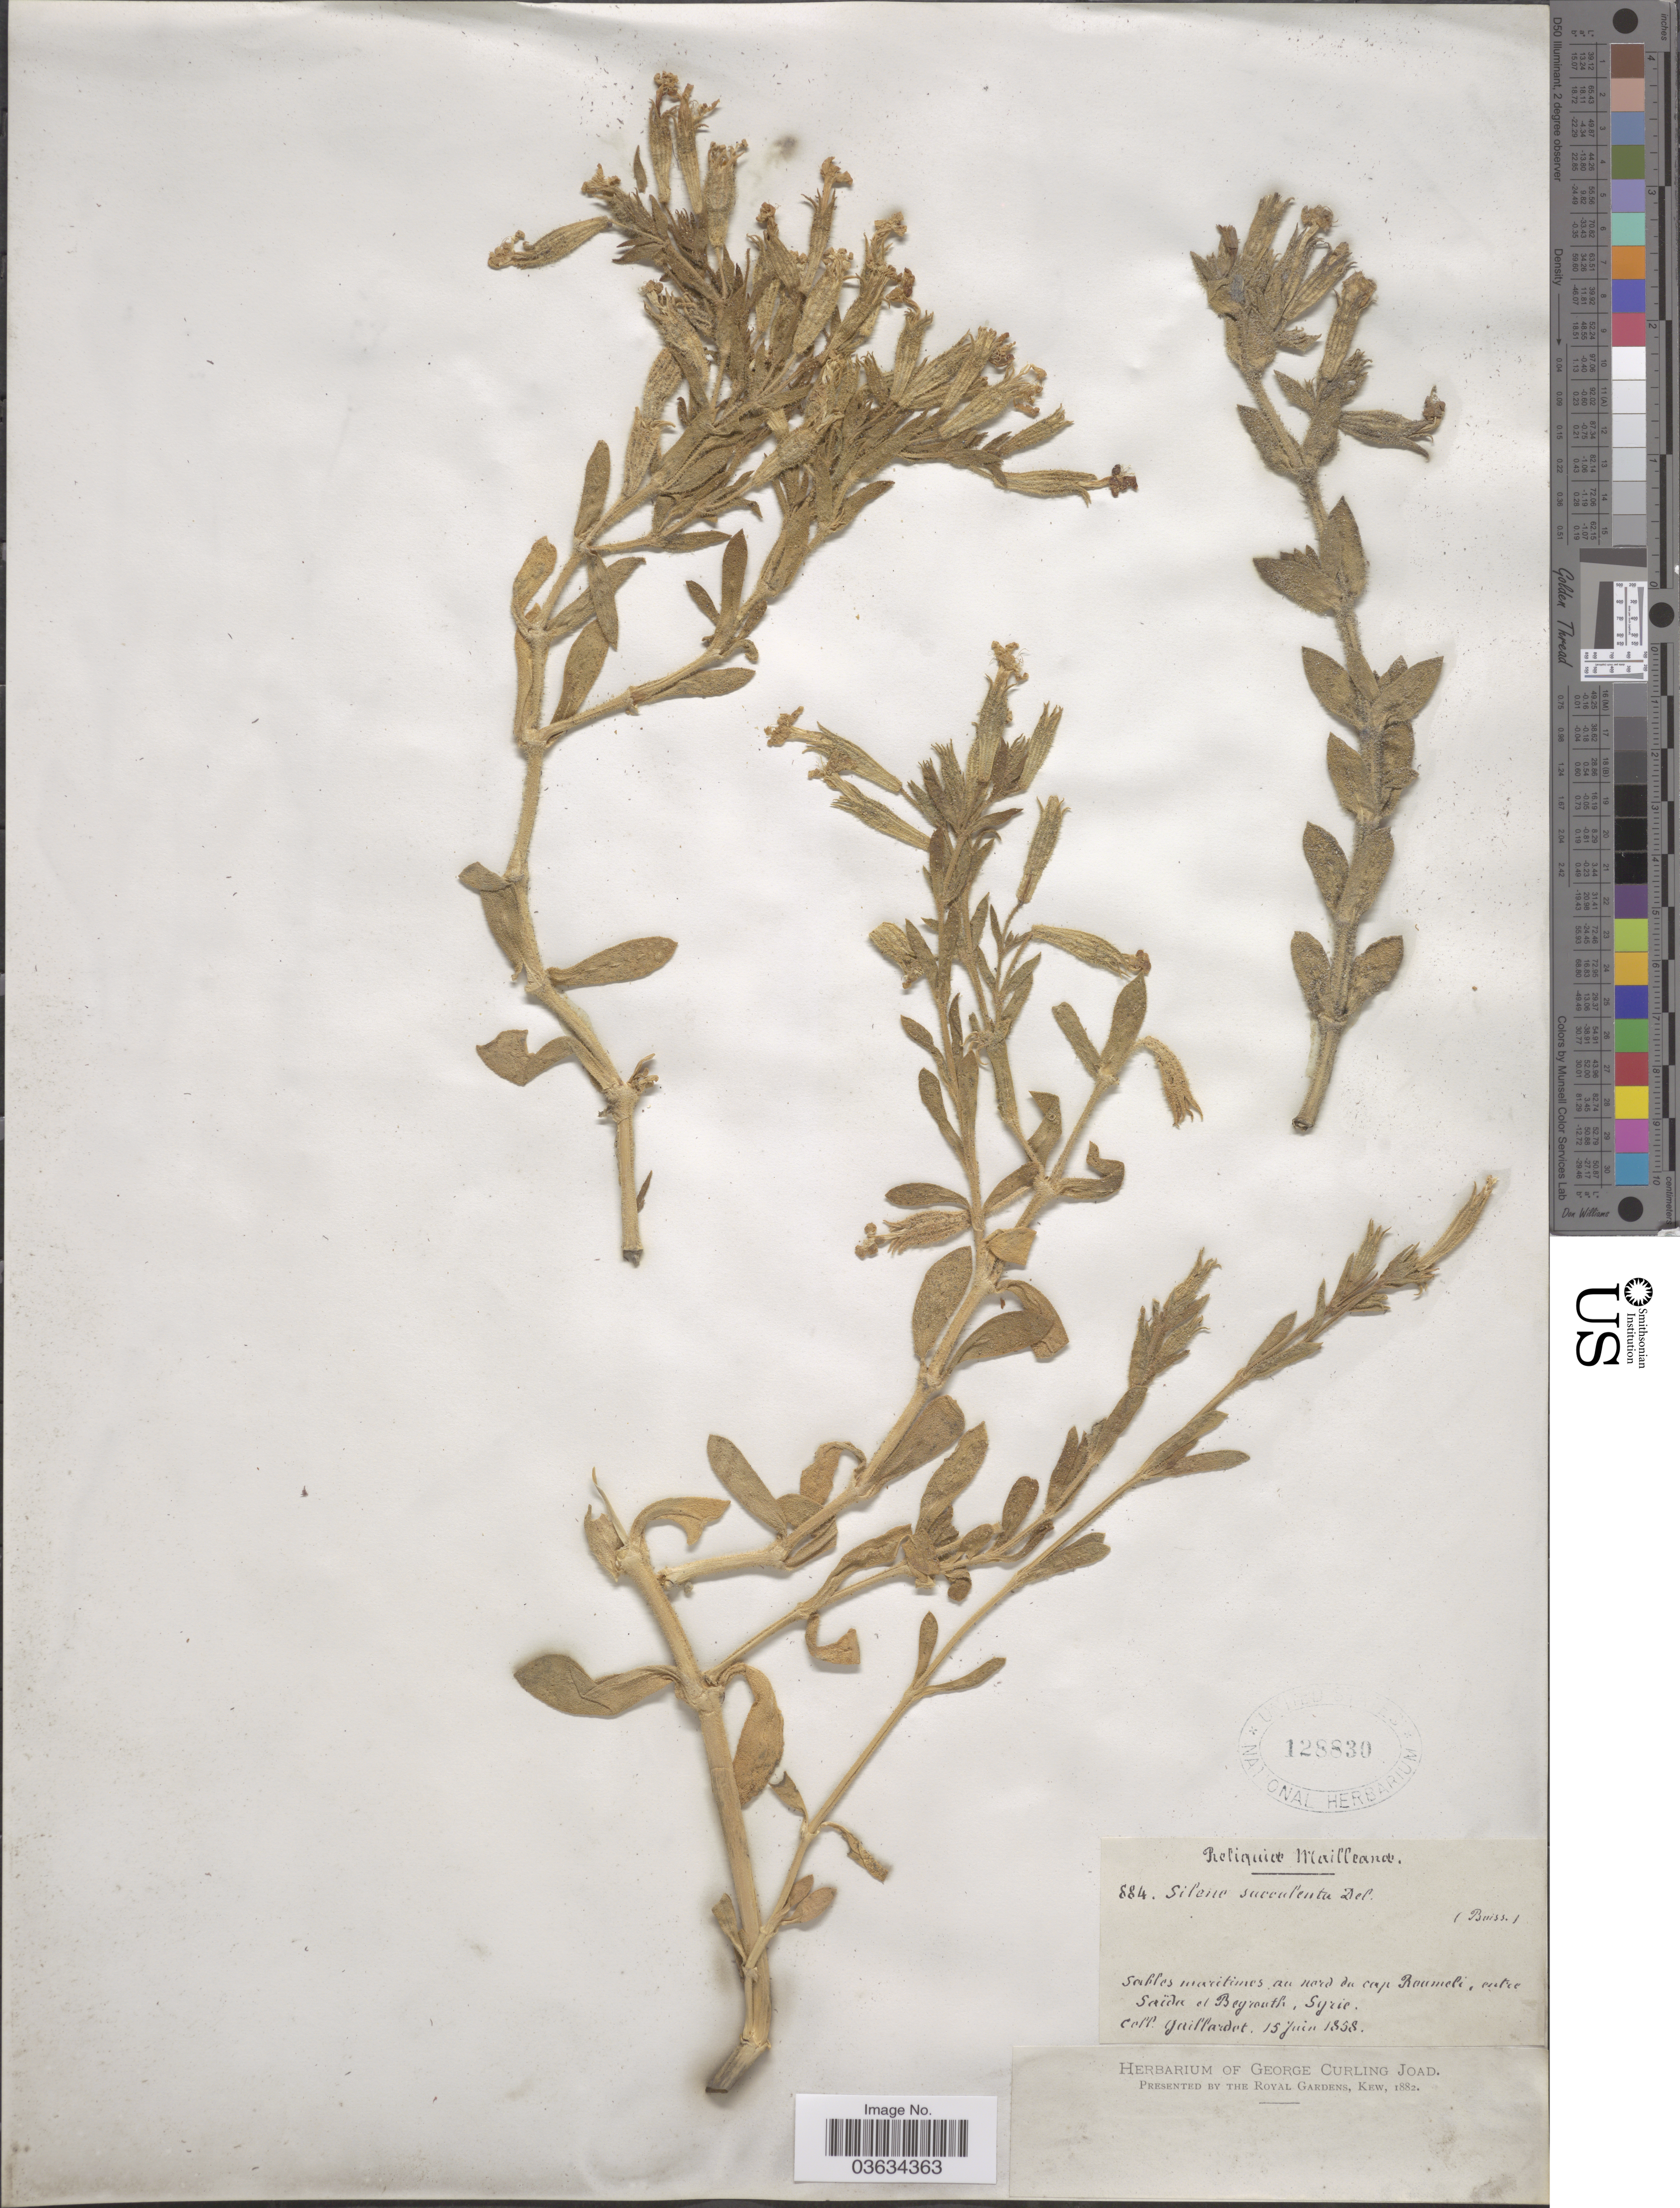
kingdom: Plantae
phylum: Tracheophyta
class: Magnoliopsida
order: Caryophyllales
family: Caryophyllaceae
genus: Silene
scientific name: Silene succulenta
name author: Forssk.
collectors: -. Gaillardet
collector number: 884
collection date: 1858-06-15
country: Syria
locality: Sables maritimes au nord du cap Roumeli, entre Saïda el Beyrouth, Syrie.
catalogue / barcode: US 128830